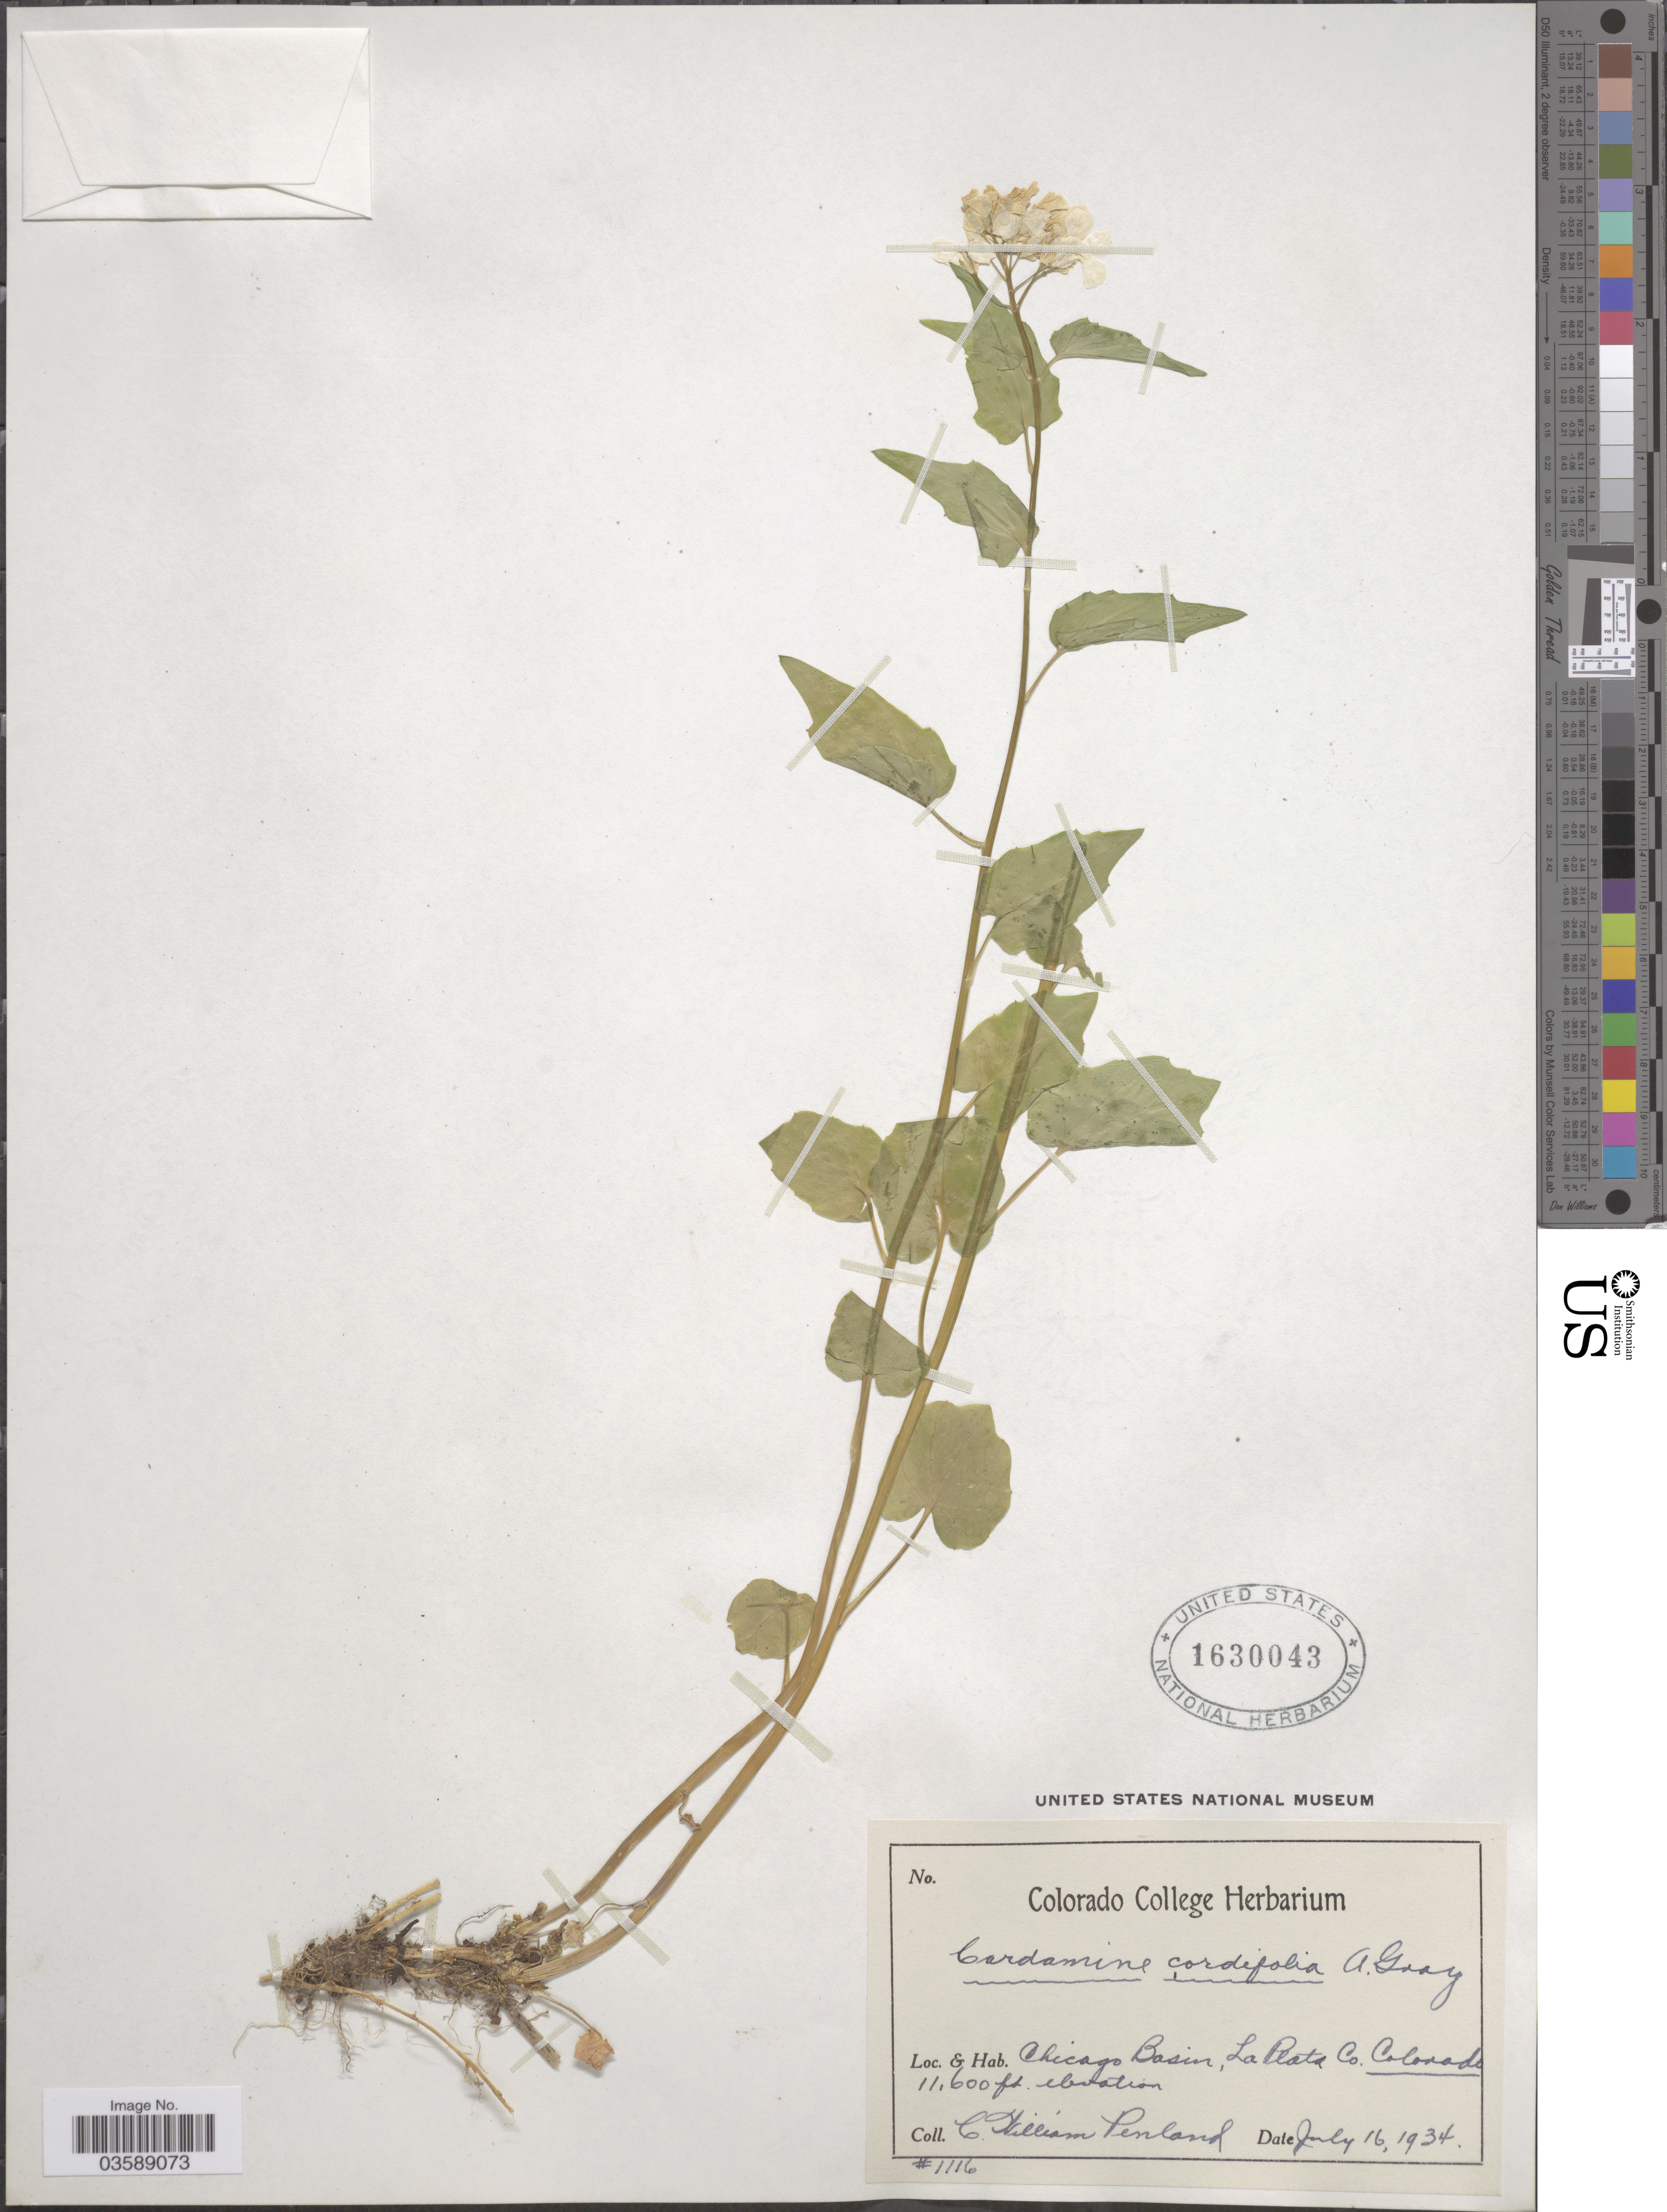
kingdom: Plantae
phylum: Tracheophyta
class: Magnoliopsida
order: Brassicales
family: Brassicaceae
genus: Cardamine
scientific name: Cardamine cordifolia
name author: A. Gray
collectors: C. W. Penland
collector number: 1116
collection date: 1934-07-16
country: United States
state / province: Colorado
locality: Chicago Basin, La Plata Co.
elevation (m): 3536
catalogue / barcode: US 1630043